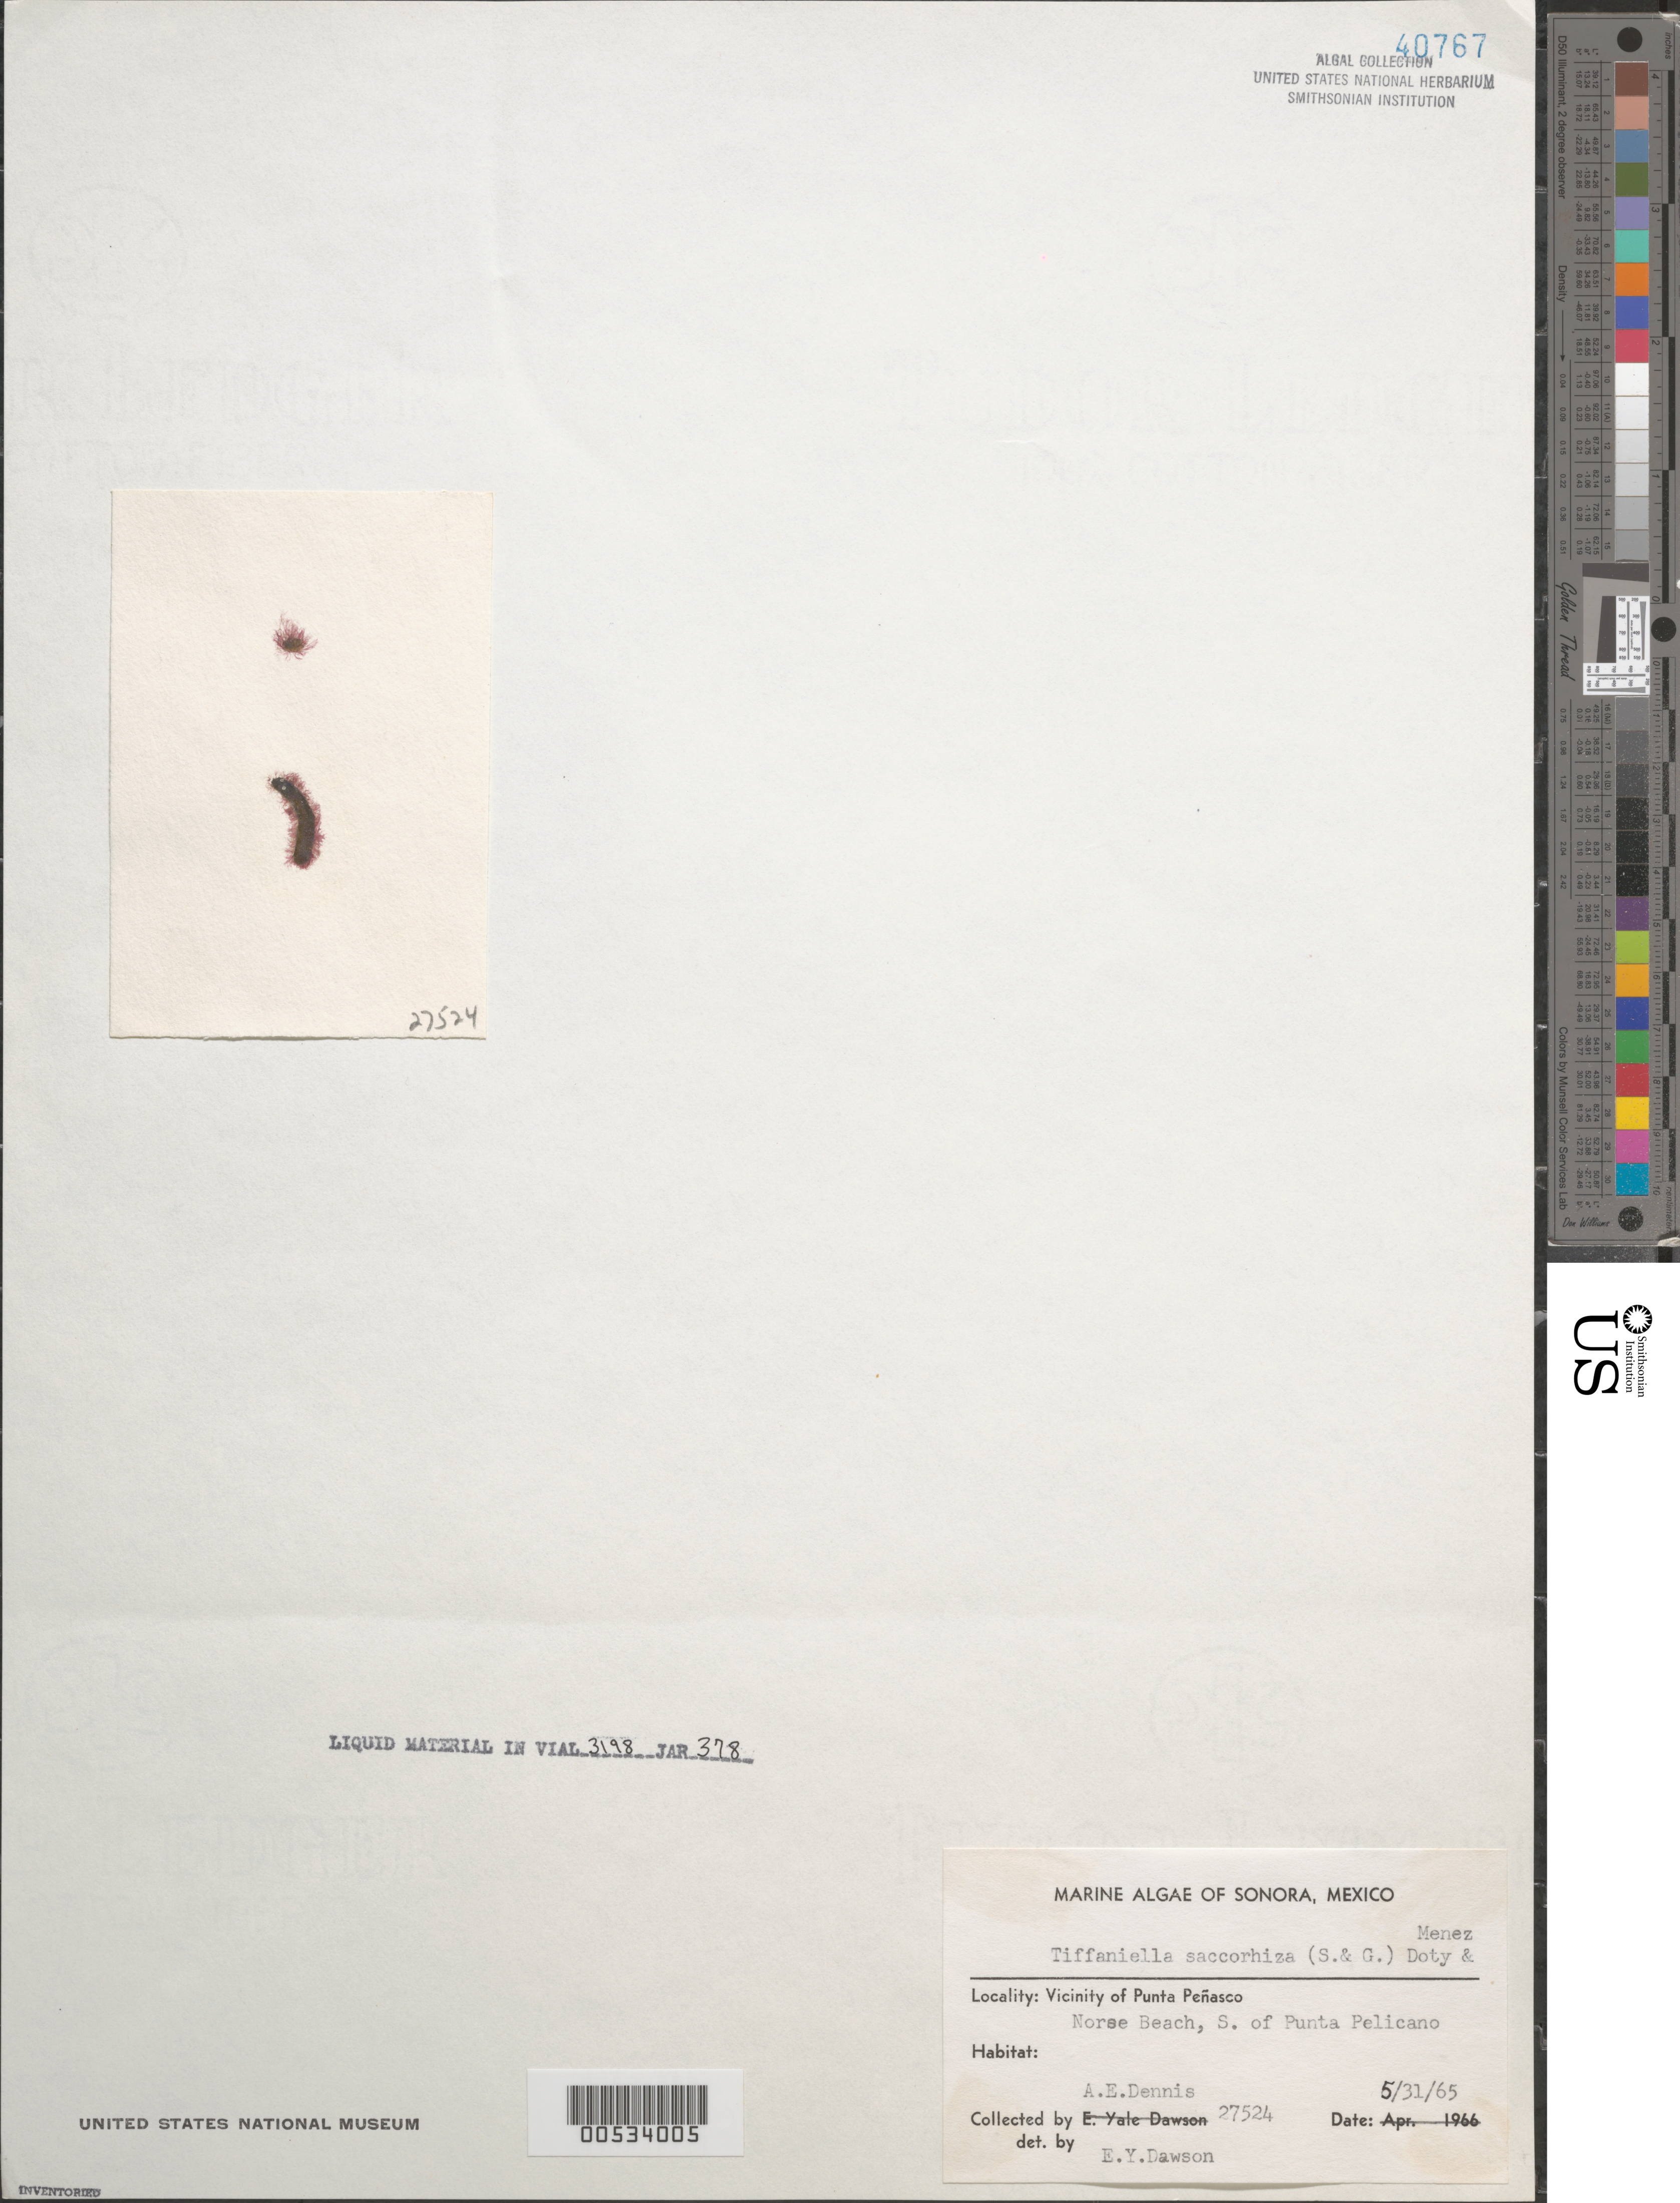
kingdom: Plantae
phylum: Rhodophyta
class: Florideophyceae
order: Ceramiales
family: Wrangeliaceae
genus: Tiffaniella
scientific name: Tiffaniella saccorhiza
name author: (Setch. & N.L. Gardner) Doty & Menez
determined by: Dawson, E. Y.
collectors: A. Dennis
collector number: EYD 27524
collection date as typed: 31 May 1965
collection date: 1965-05-31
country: Mexico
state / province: Sonora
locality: Norse Beach, south of Punta Pelicano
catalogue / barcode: US 40767